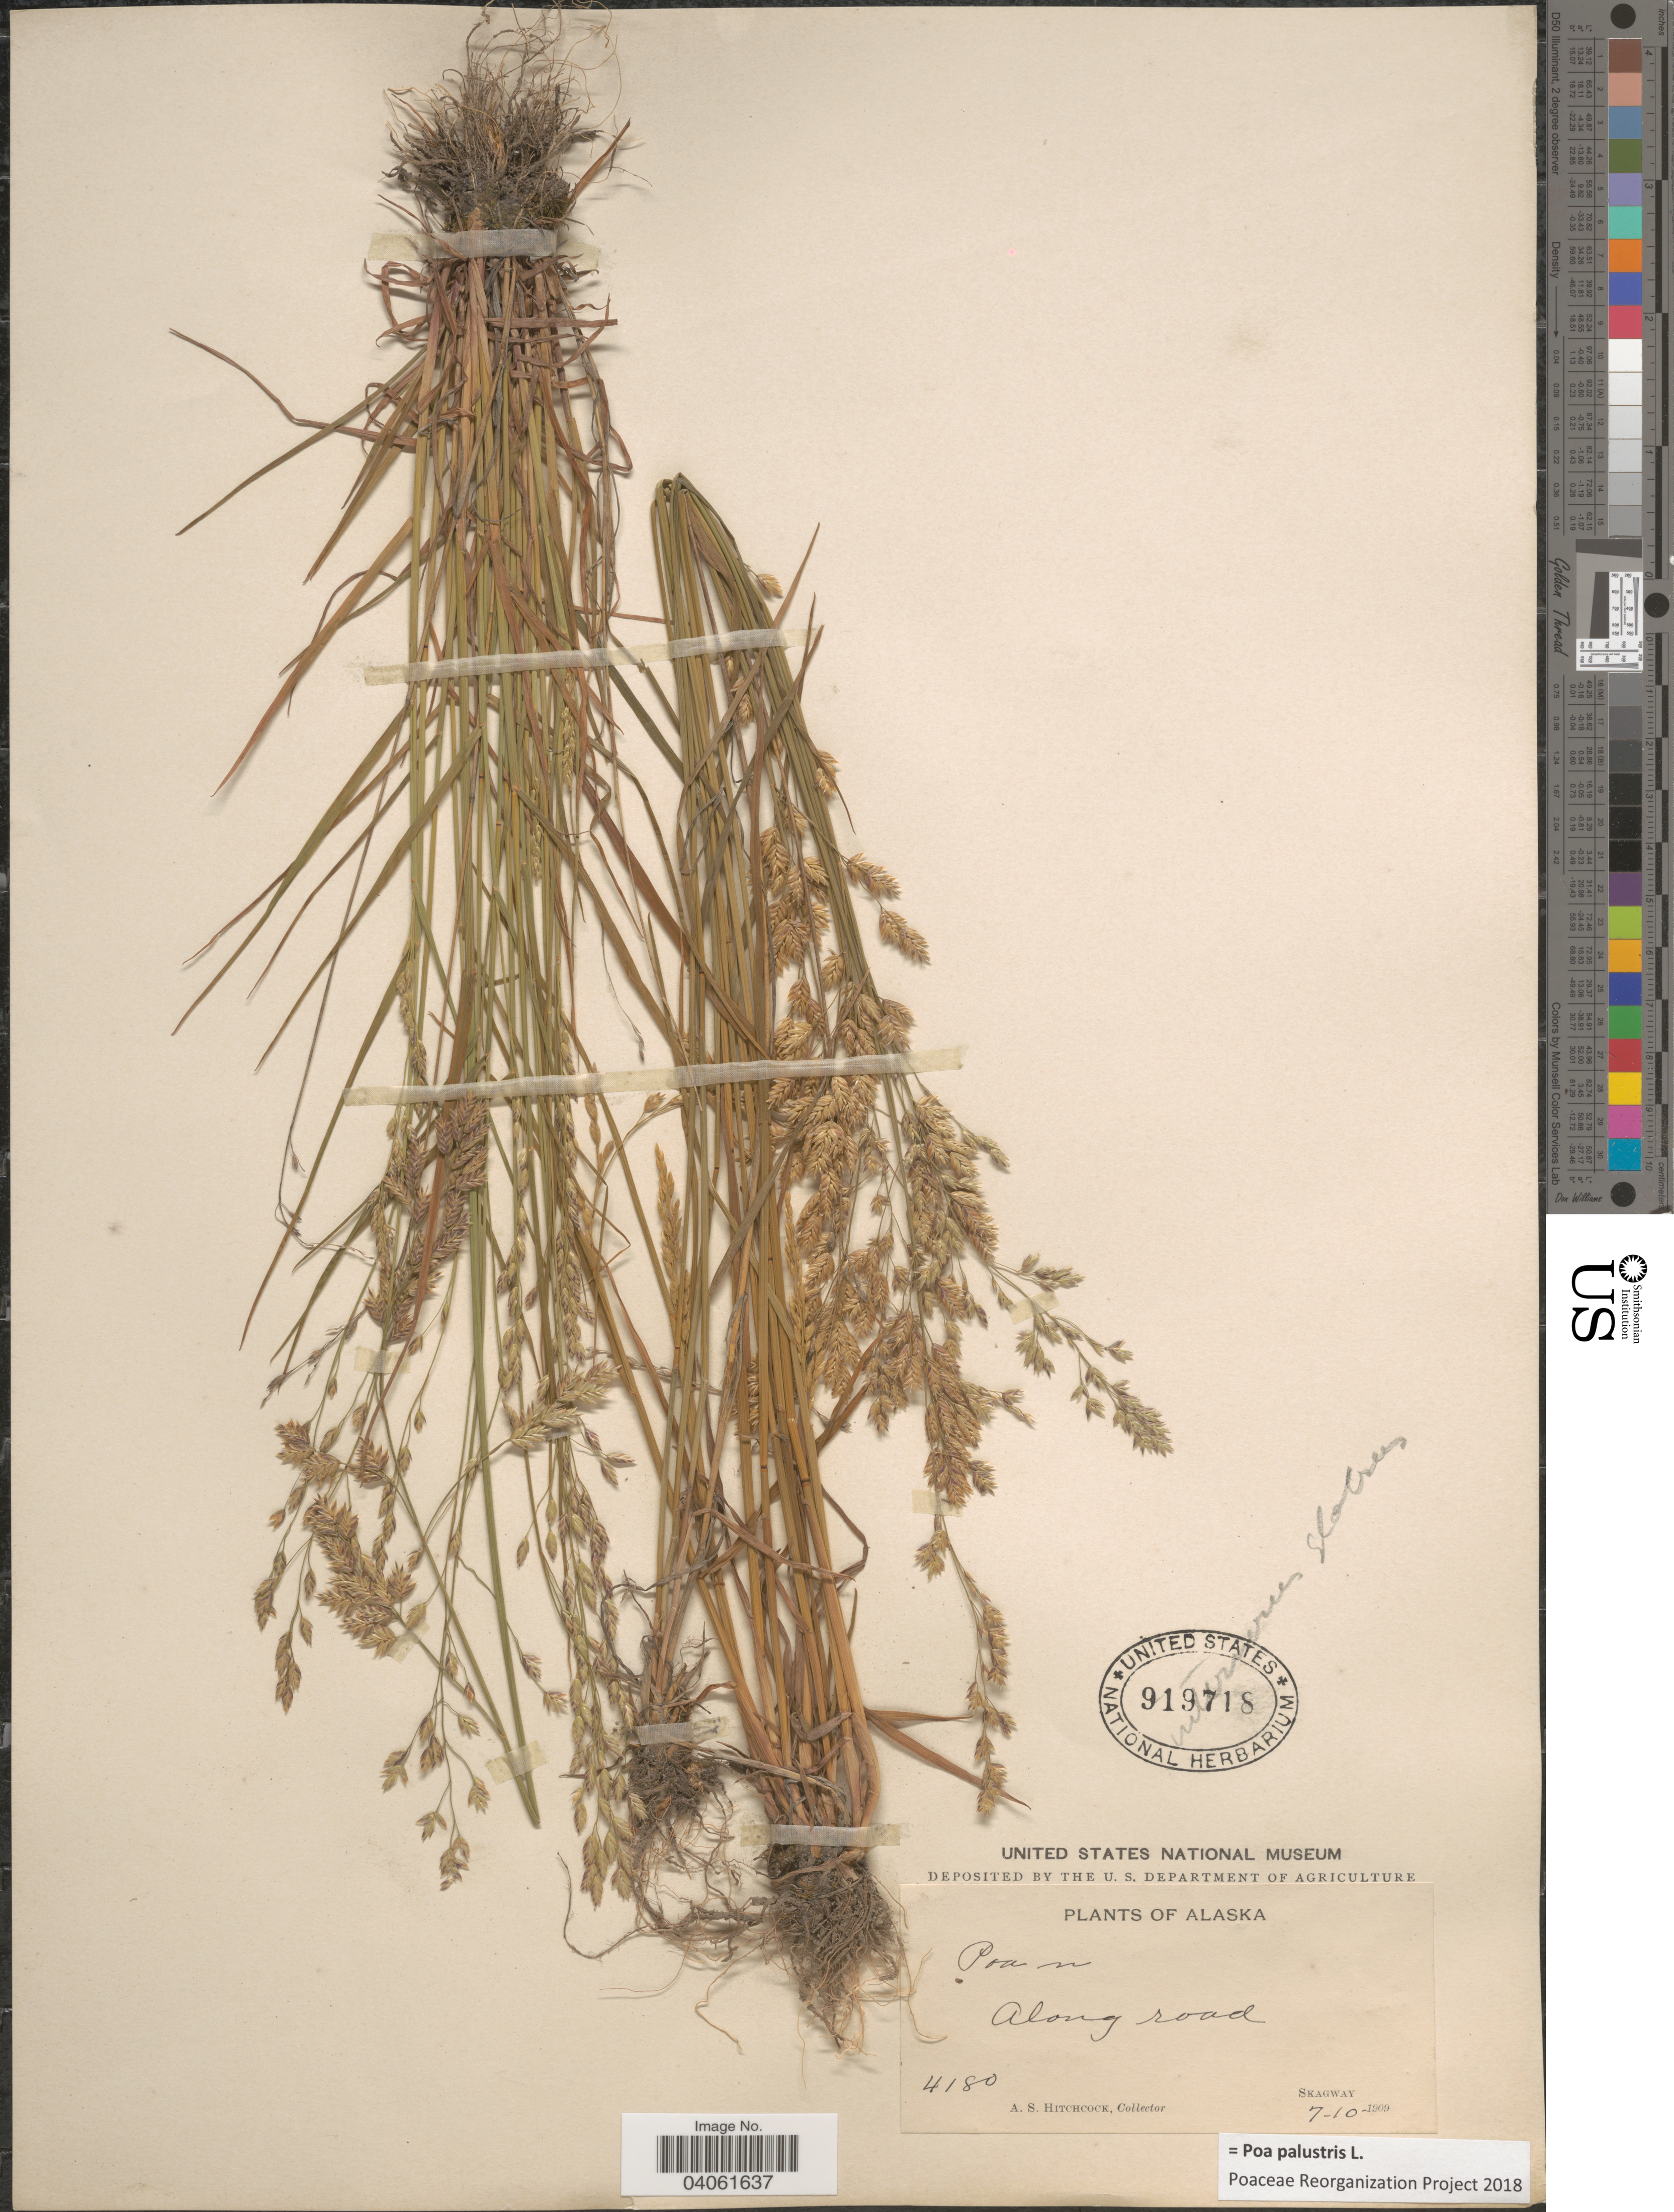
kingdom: Plantae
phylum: Tracheophyta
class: Liliopsida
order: Poales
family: Poaceae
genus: Poa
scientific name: Poa palustris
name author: L.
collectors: A. S. Hitchcock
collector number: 4180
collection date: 1909-07-10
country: United States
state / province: Alaska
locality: Along road, Skagway.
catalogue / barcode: US 919718